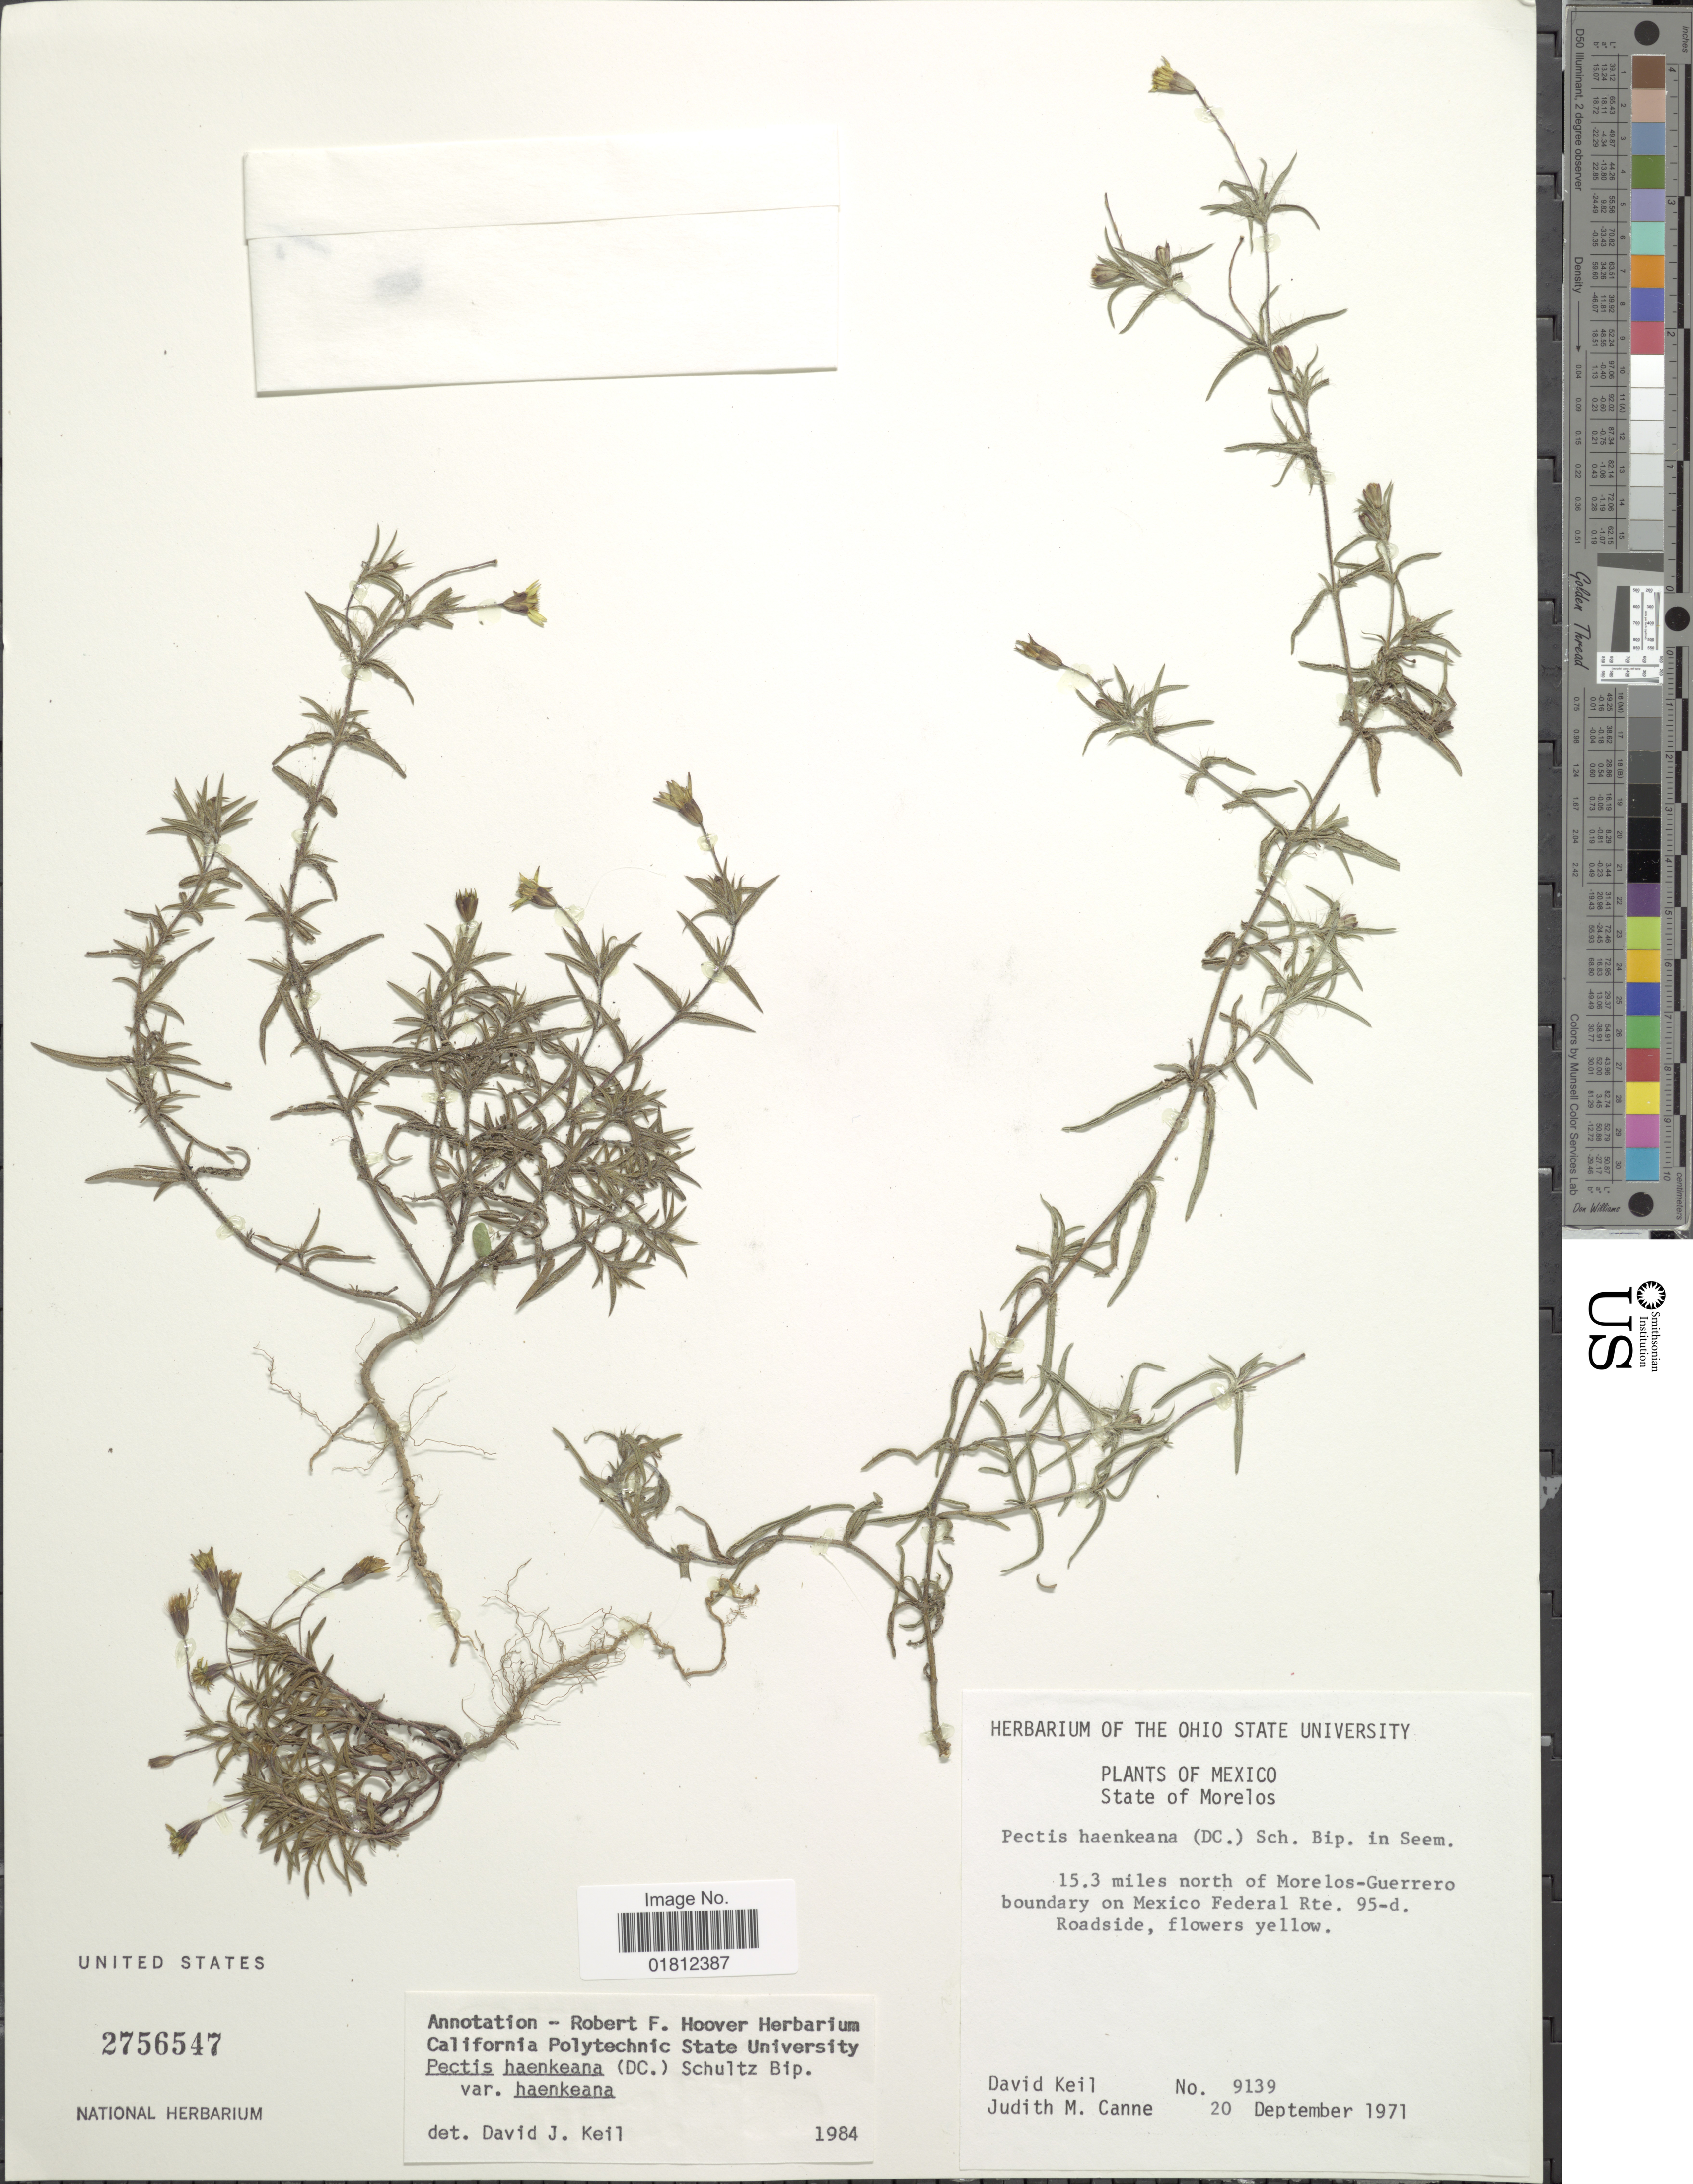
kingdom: Plantae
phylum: Tracheophyta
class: Magnoliopsida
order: Asterales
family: Asteraceae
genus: Pectis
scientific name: Pectis haenkeana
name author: (DC.) Sch. Bip.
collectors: D. J. Keil & J. M. Canne-Hilliker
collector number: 9139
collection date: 1971-09-20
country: Mexico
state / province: Morelos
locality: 15.3 miles north of Morelos-Guerrero boundary on Mexico Federal Rte. 95-d., roadside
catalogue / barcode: US 2756547